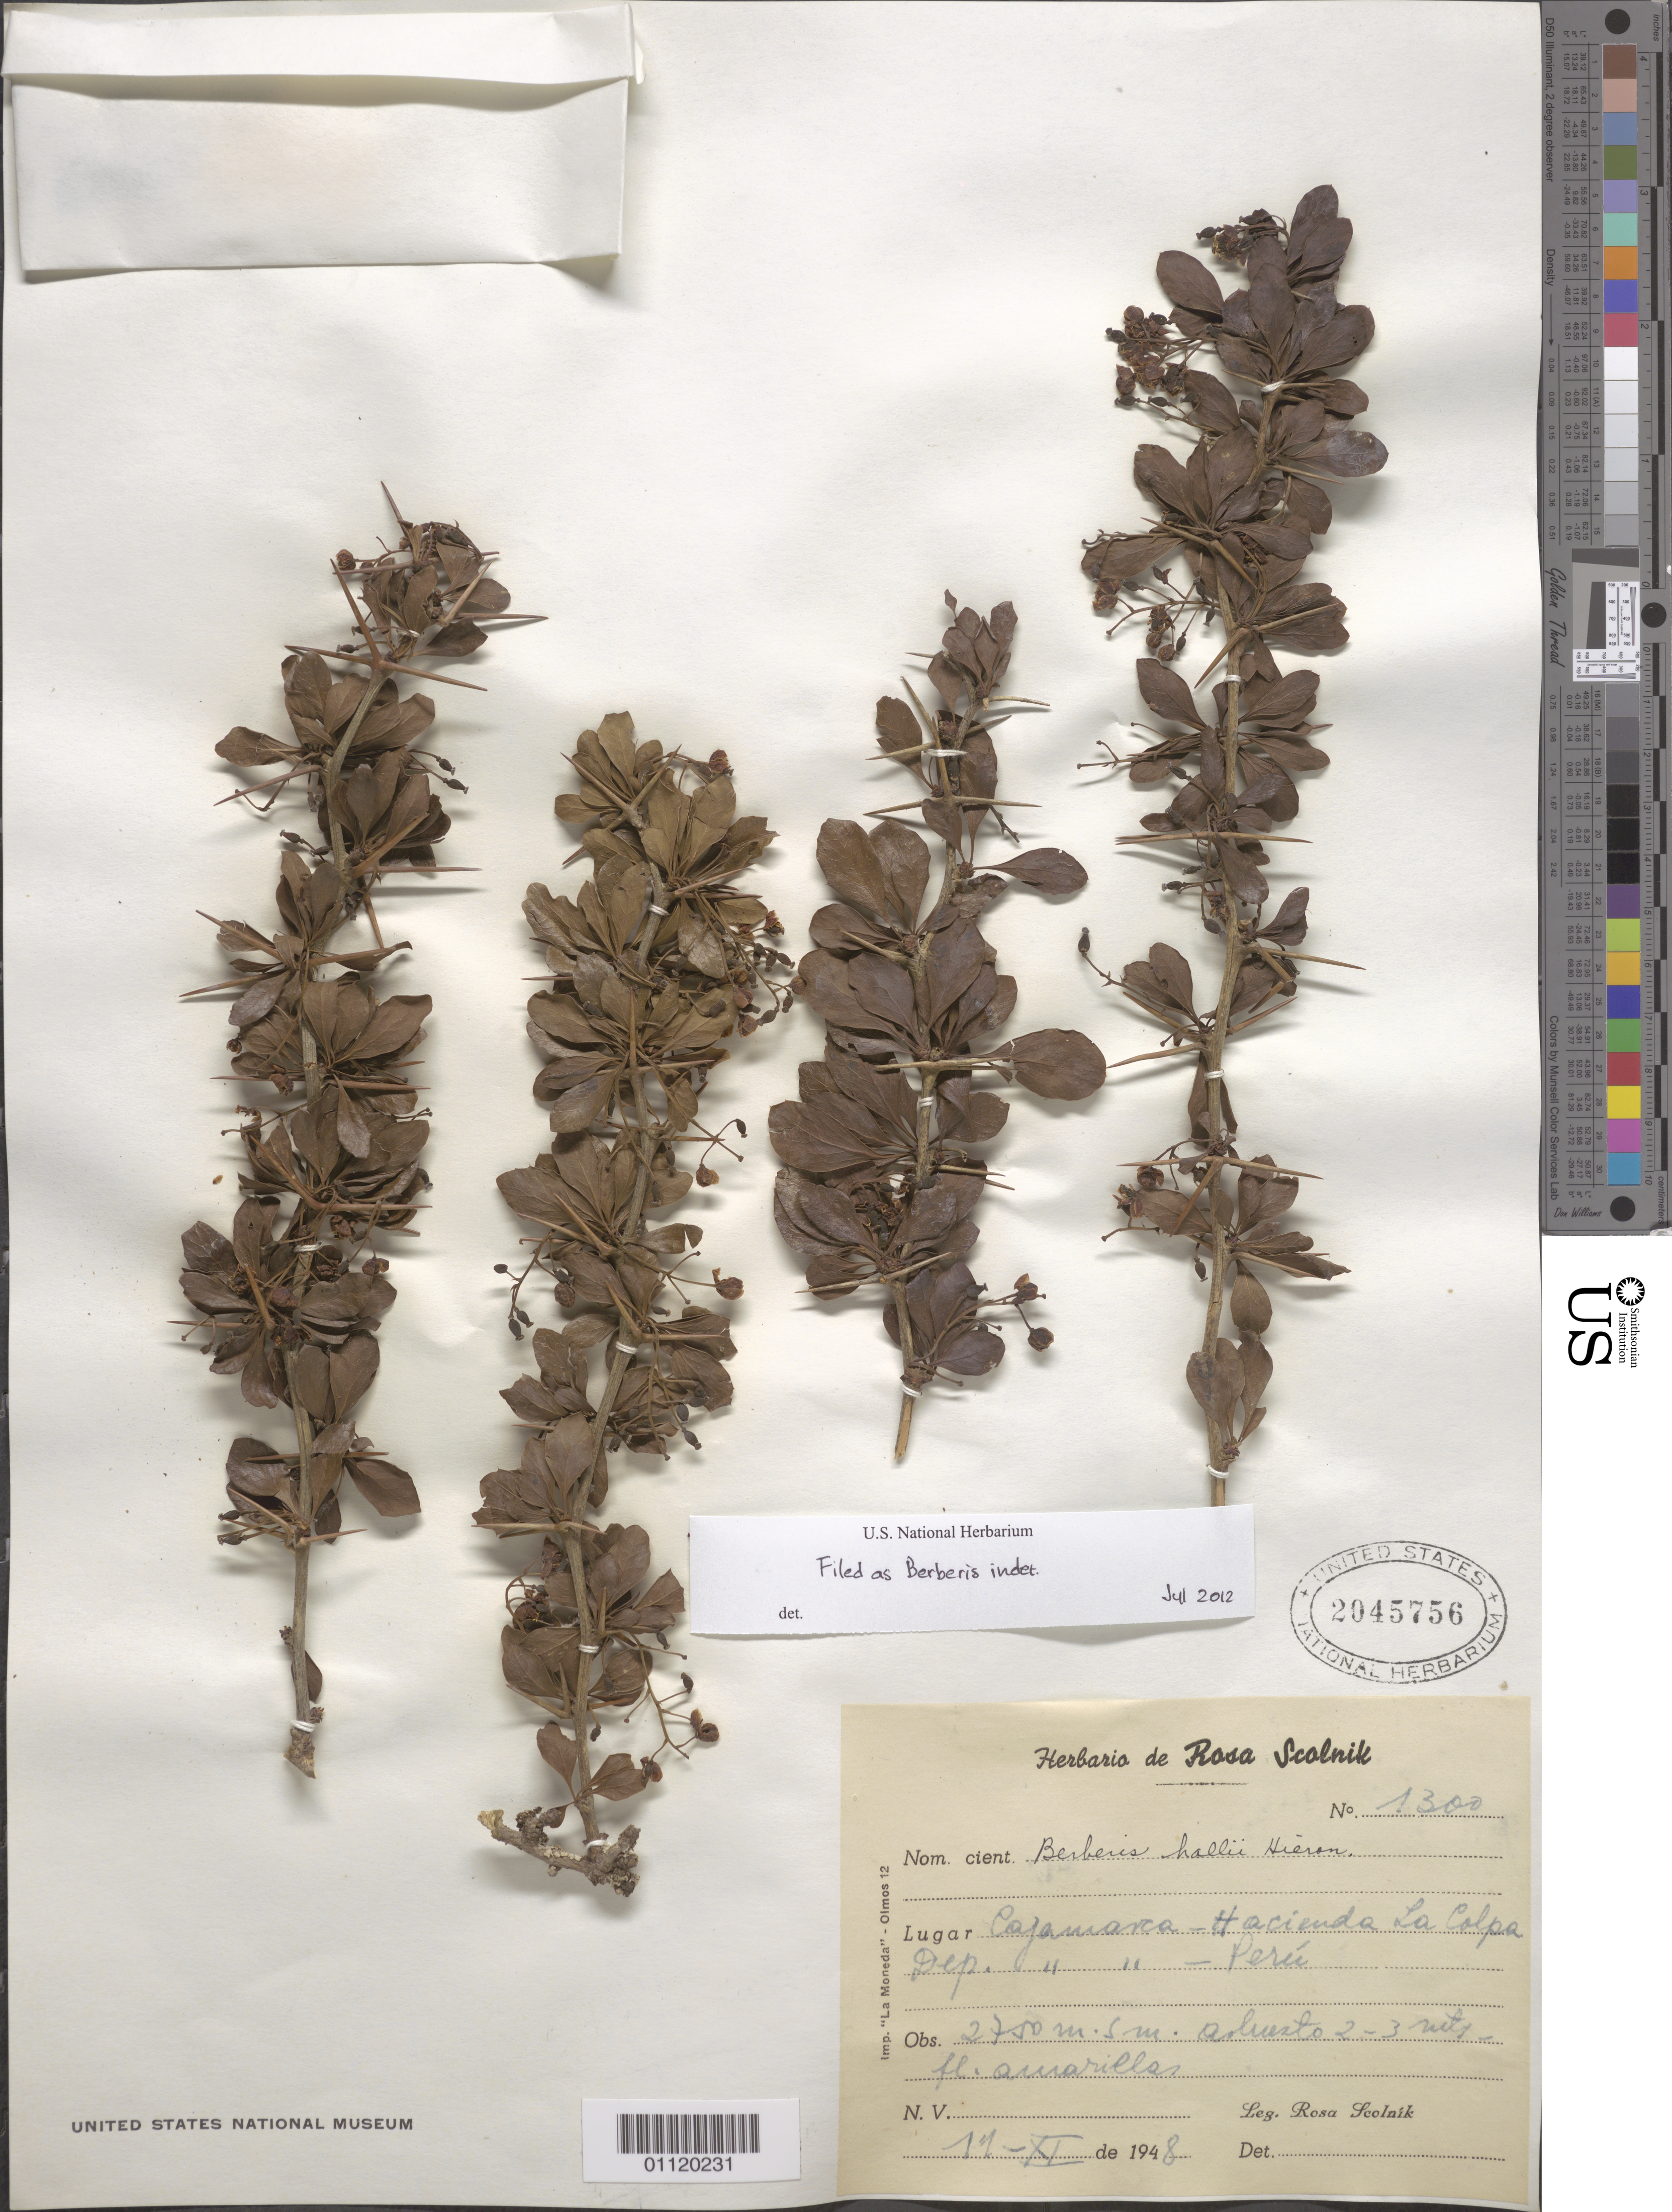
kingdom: Plantae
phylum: Tracheophyta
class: Magnoliopsida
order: Ranunculales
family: Berberidaceae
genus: Berberis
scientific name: Berberis sp.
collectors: R. Scolnik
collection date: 1948-11-11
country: Peru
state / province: Cajamarca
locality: Cajamarca - Hacienda La Calpa.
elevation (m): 2750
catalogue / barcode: US 2045756